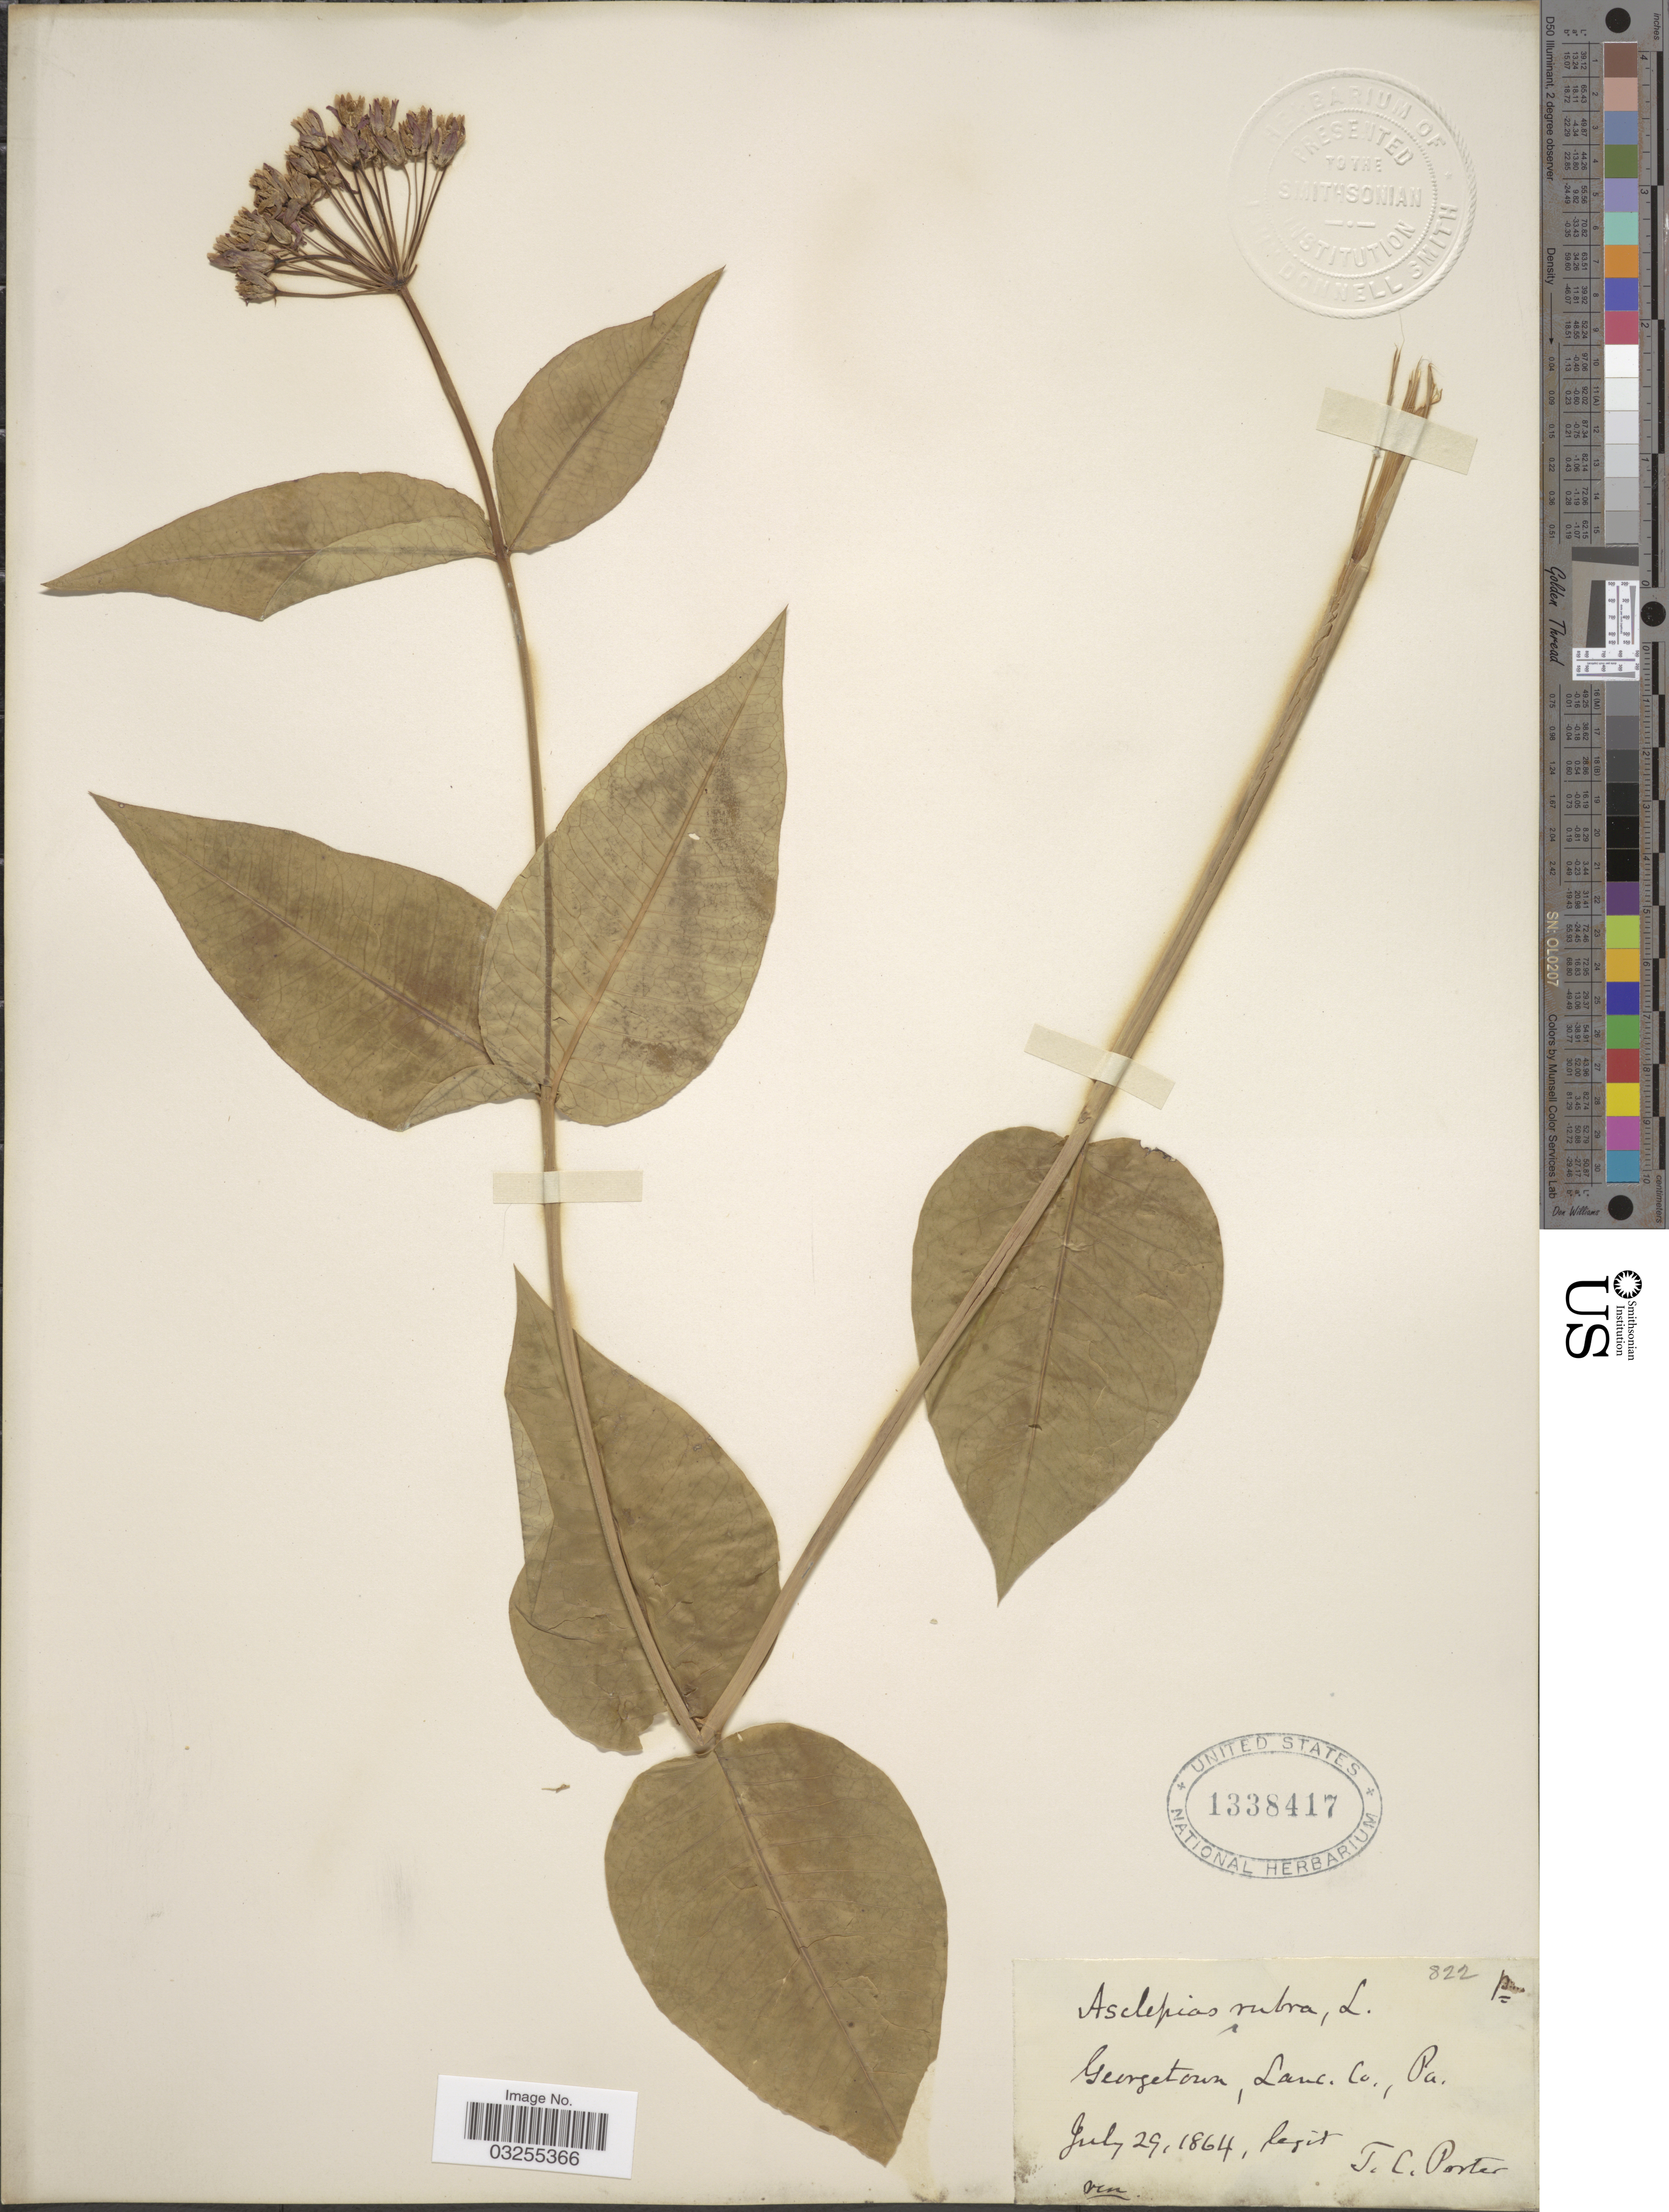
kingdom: Plantae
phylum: Tracheophyta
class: Magnoliopsida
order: Gentianales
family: Apocynaceae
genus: Asclepias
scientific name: Asclepias rubra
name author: L.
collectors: T. Porter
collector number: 822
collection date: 1864-07-29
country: United States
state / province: Pennsylvania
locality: Georgetown, Lanc. Co.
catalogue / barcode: US 1338417